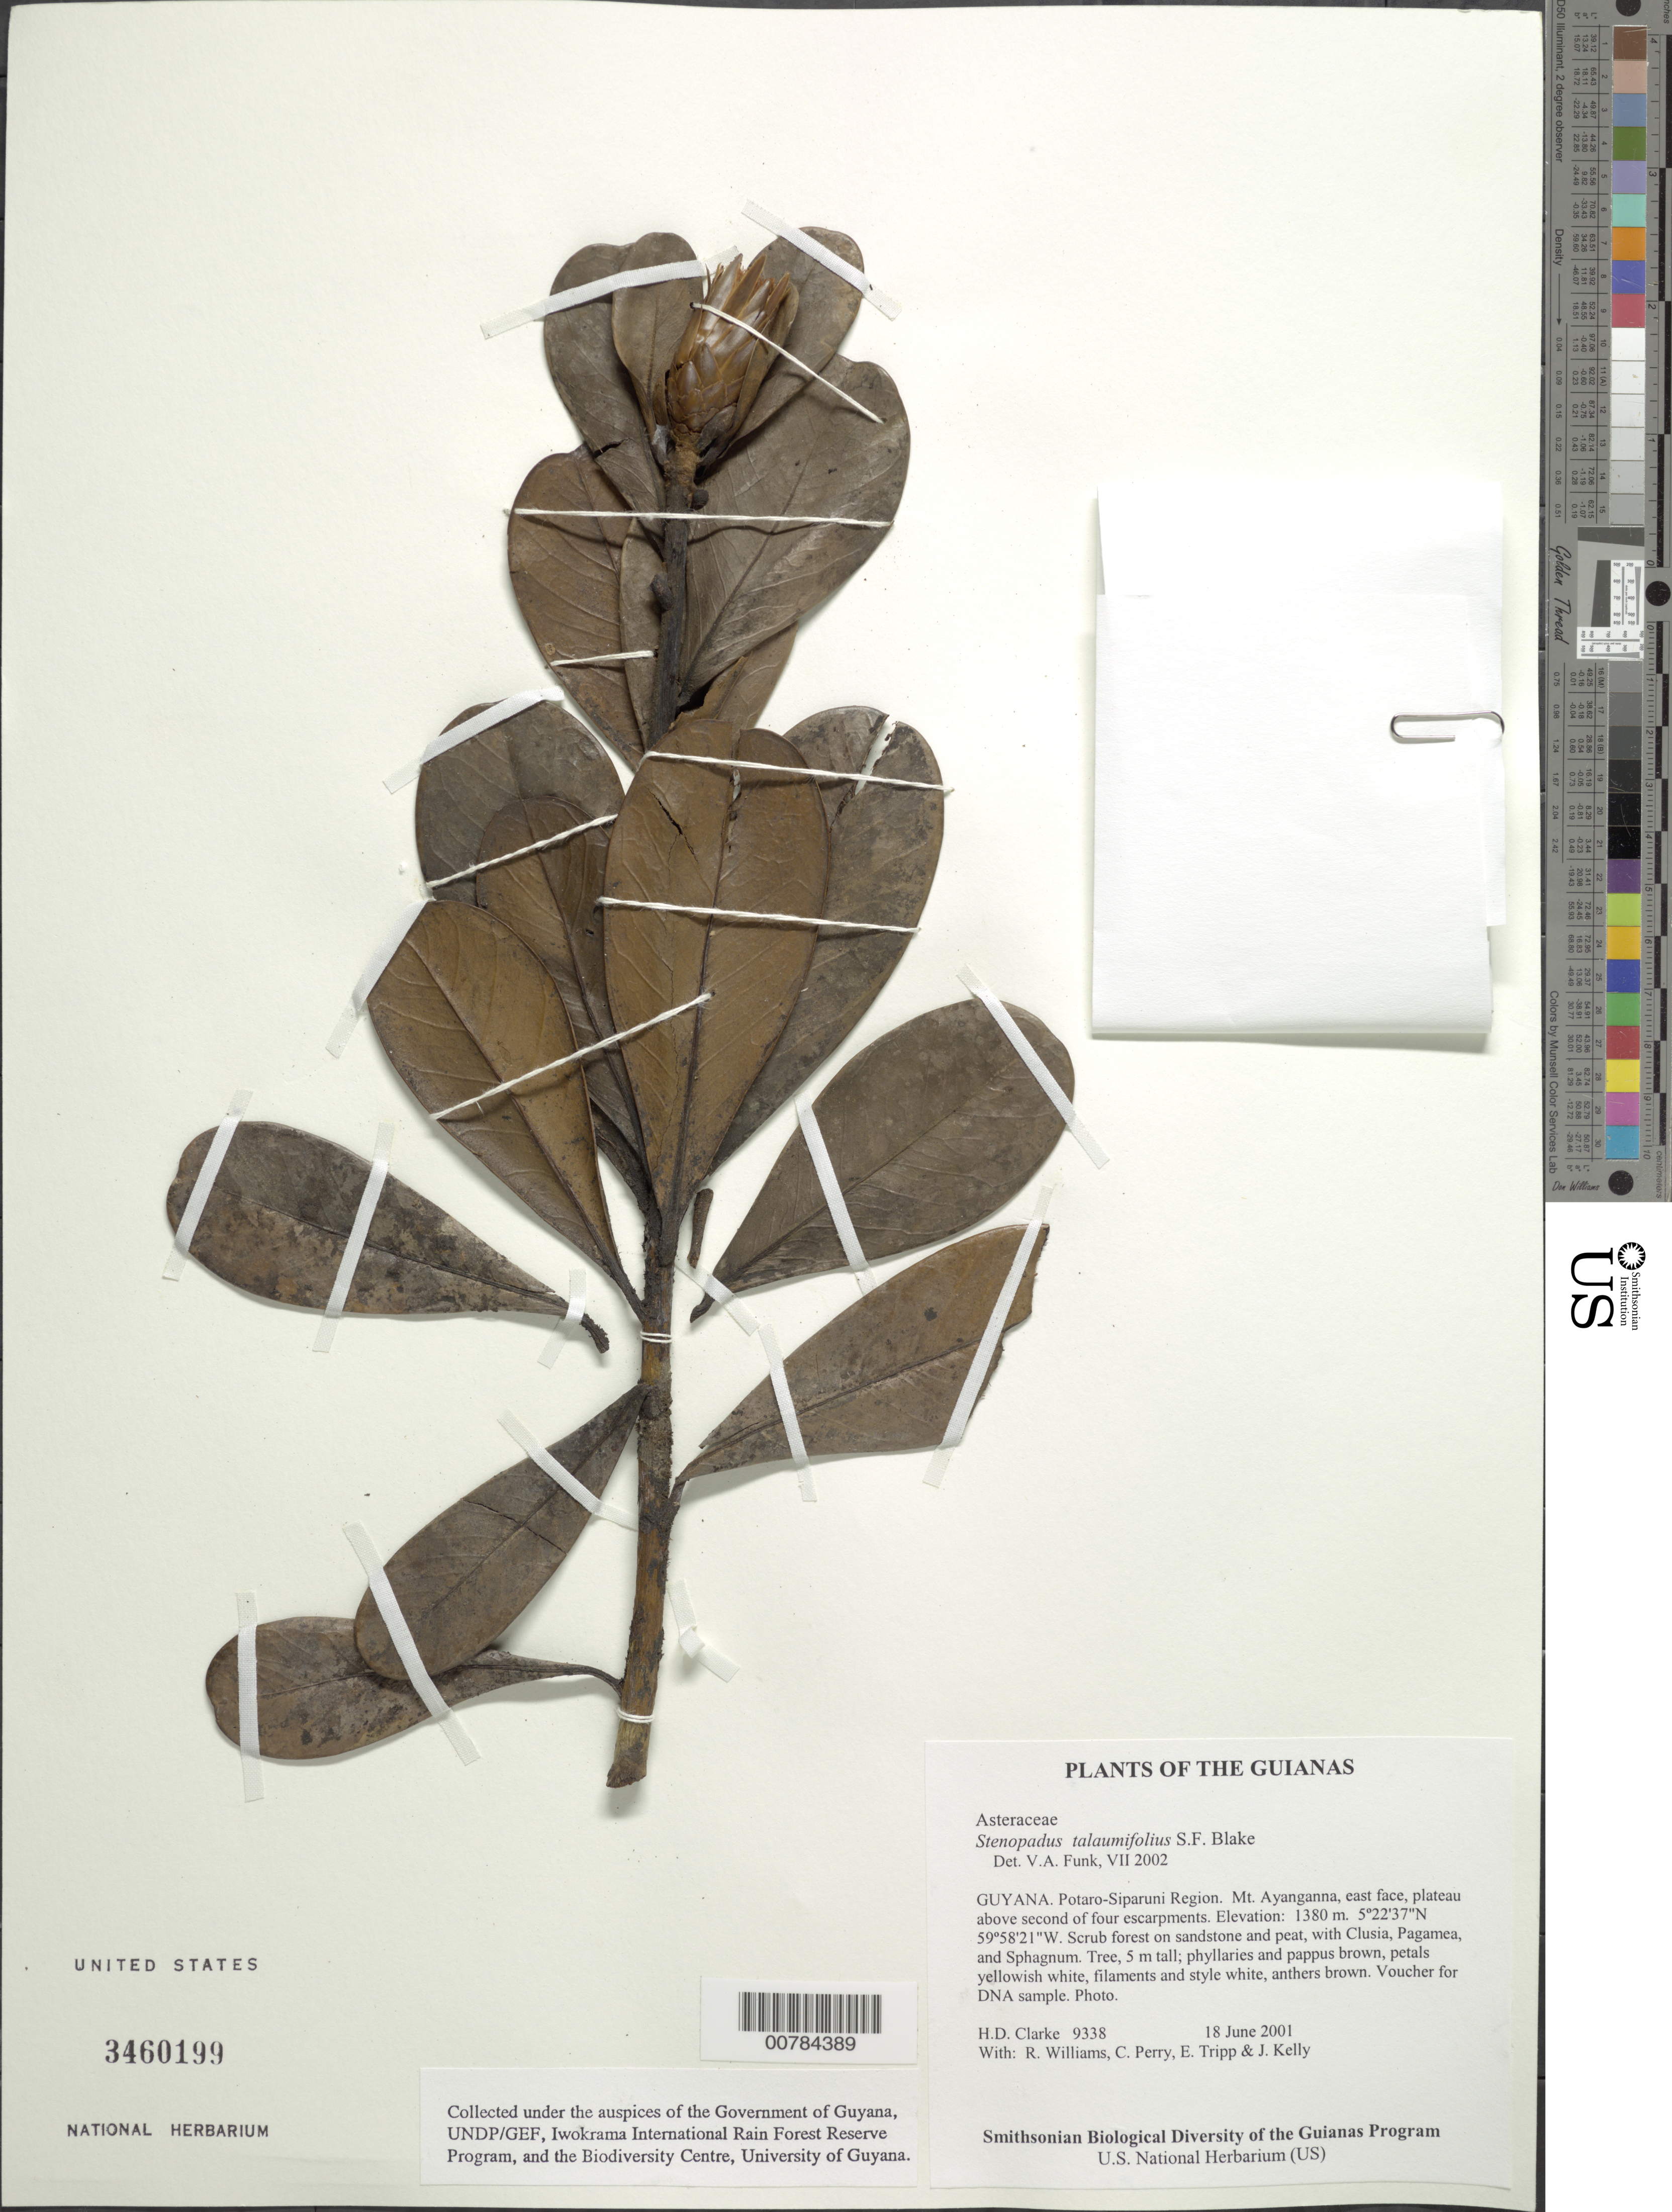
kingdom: Plantae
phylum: Tracheophyta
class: Magnoliopsida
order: Asterales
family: Asteraceae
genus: Stomatochaeta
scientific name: Stomatochaeta condensata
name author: (Baker) Maguire & Wurdack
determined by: Funk, Vicki A., (BOT), Smithsonian Institution - National Museum of Natural History (UNITED STATES)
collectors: H. D. Clarke, R. Williams, C. Perry, E. Tripp & J. Kelly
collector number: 9338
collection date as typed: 18 June 2001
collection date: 2001-06-18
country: Guyana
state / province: Potaro-Siparuni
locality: Mt. Ayanganna, east face, plateau above second of four escarpments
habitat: Scrub forest on sandstone and peat, with Clusia, Pagamea, and Sphagnum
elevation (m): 1380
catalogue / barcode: US 3460199